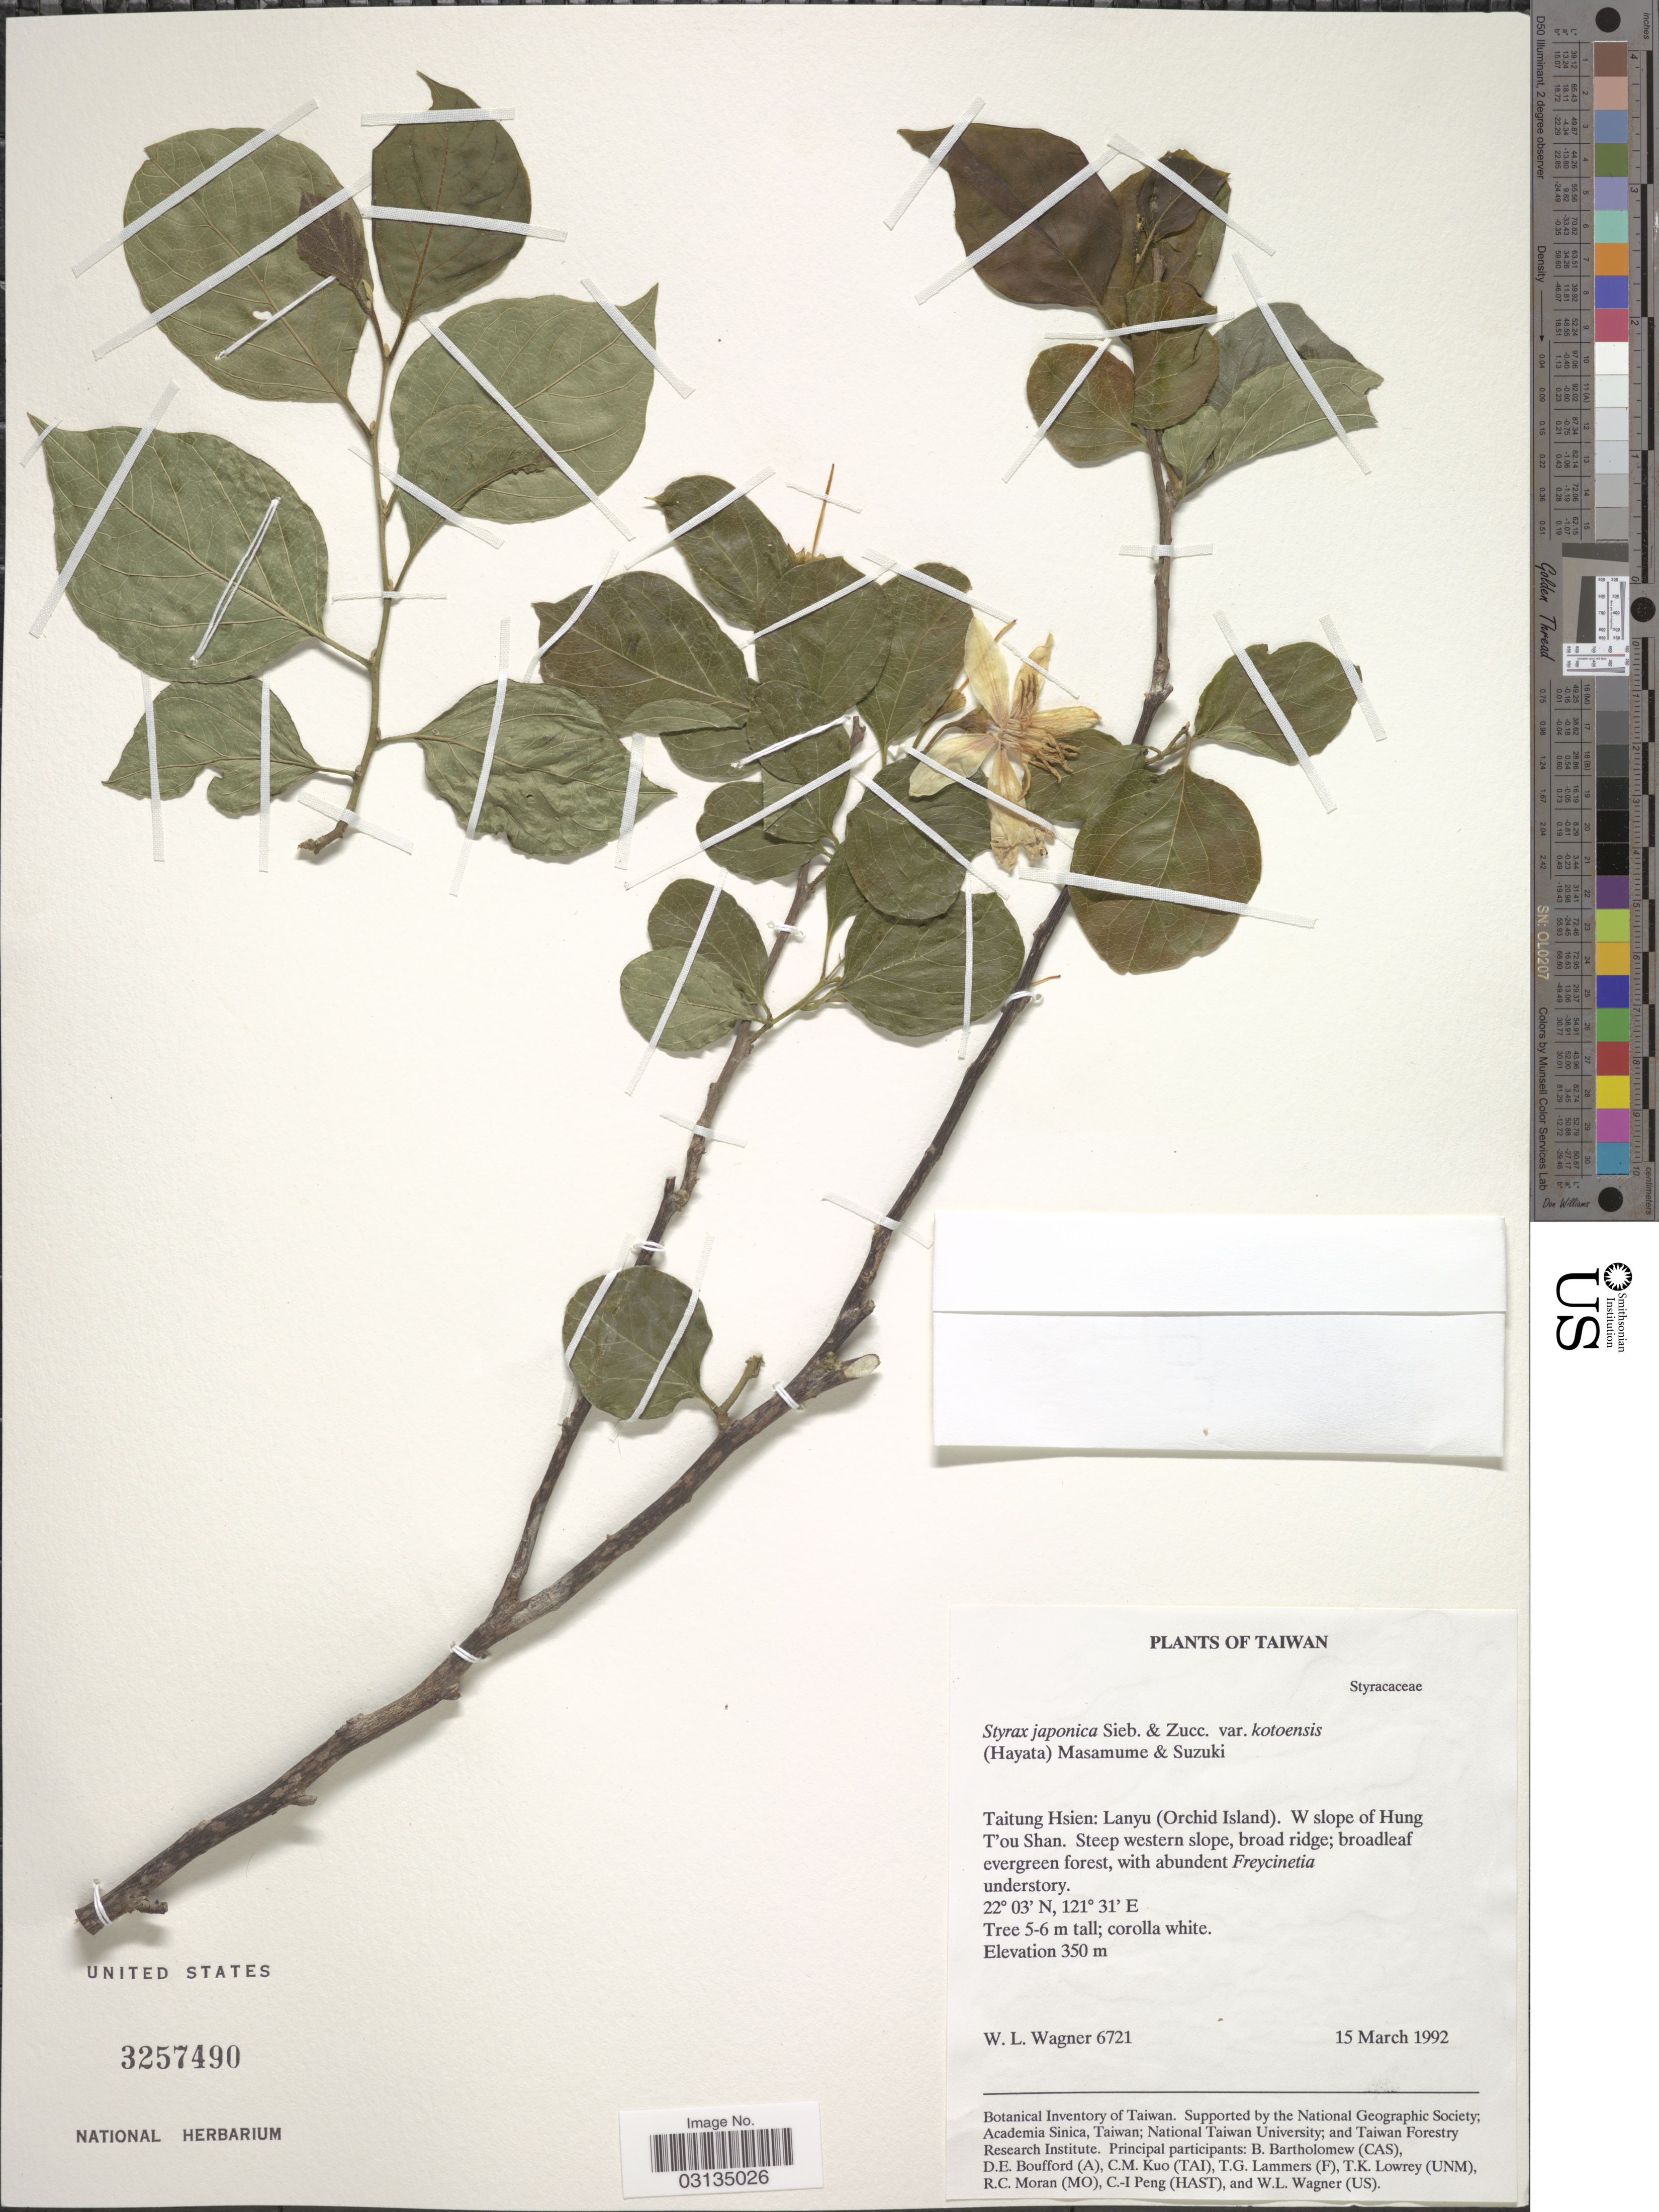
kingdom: Plantae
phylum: Tracheophyta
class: Magnoliopsida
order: Ericales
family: Styracaceae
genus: Styrax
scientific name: Styrax japonicus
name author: Siebold & Zucc.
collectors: W. L. Wagner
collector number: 6721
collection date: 1992-03-15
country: Taiwan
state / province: Taitung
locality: Taitung Hsien: Lanyu (Orchid Island), W slope of Hung T'ou Shan, Steep western slope, broad ridge.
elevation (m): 350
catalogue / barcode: US 3257490